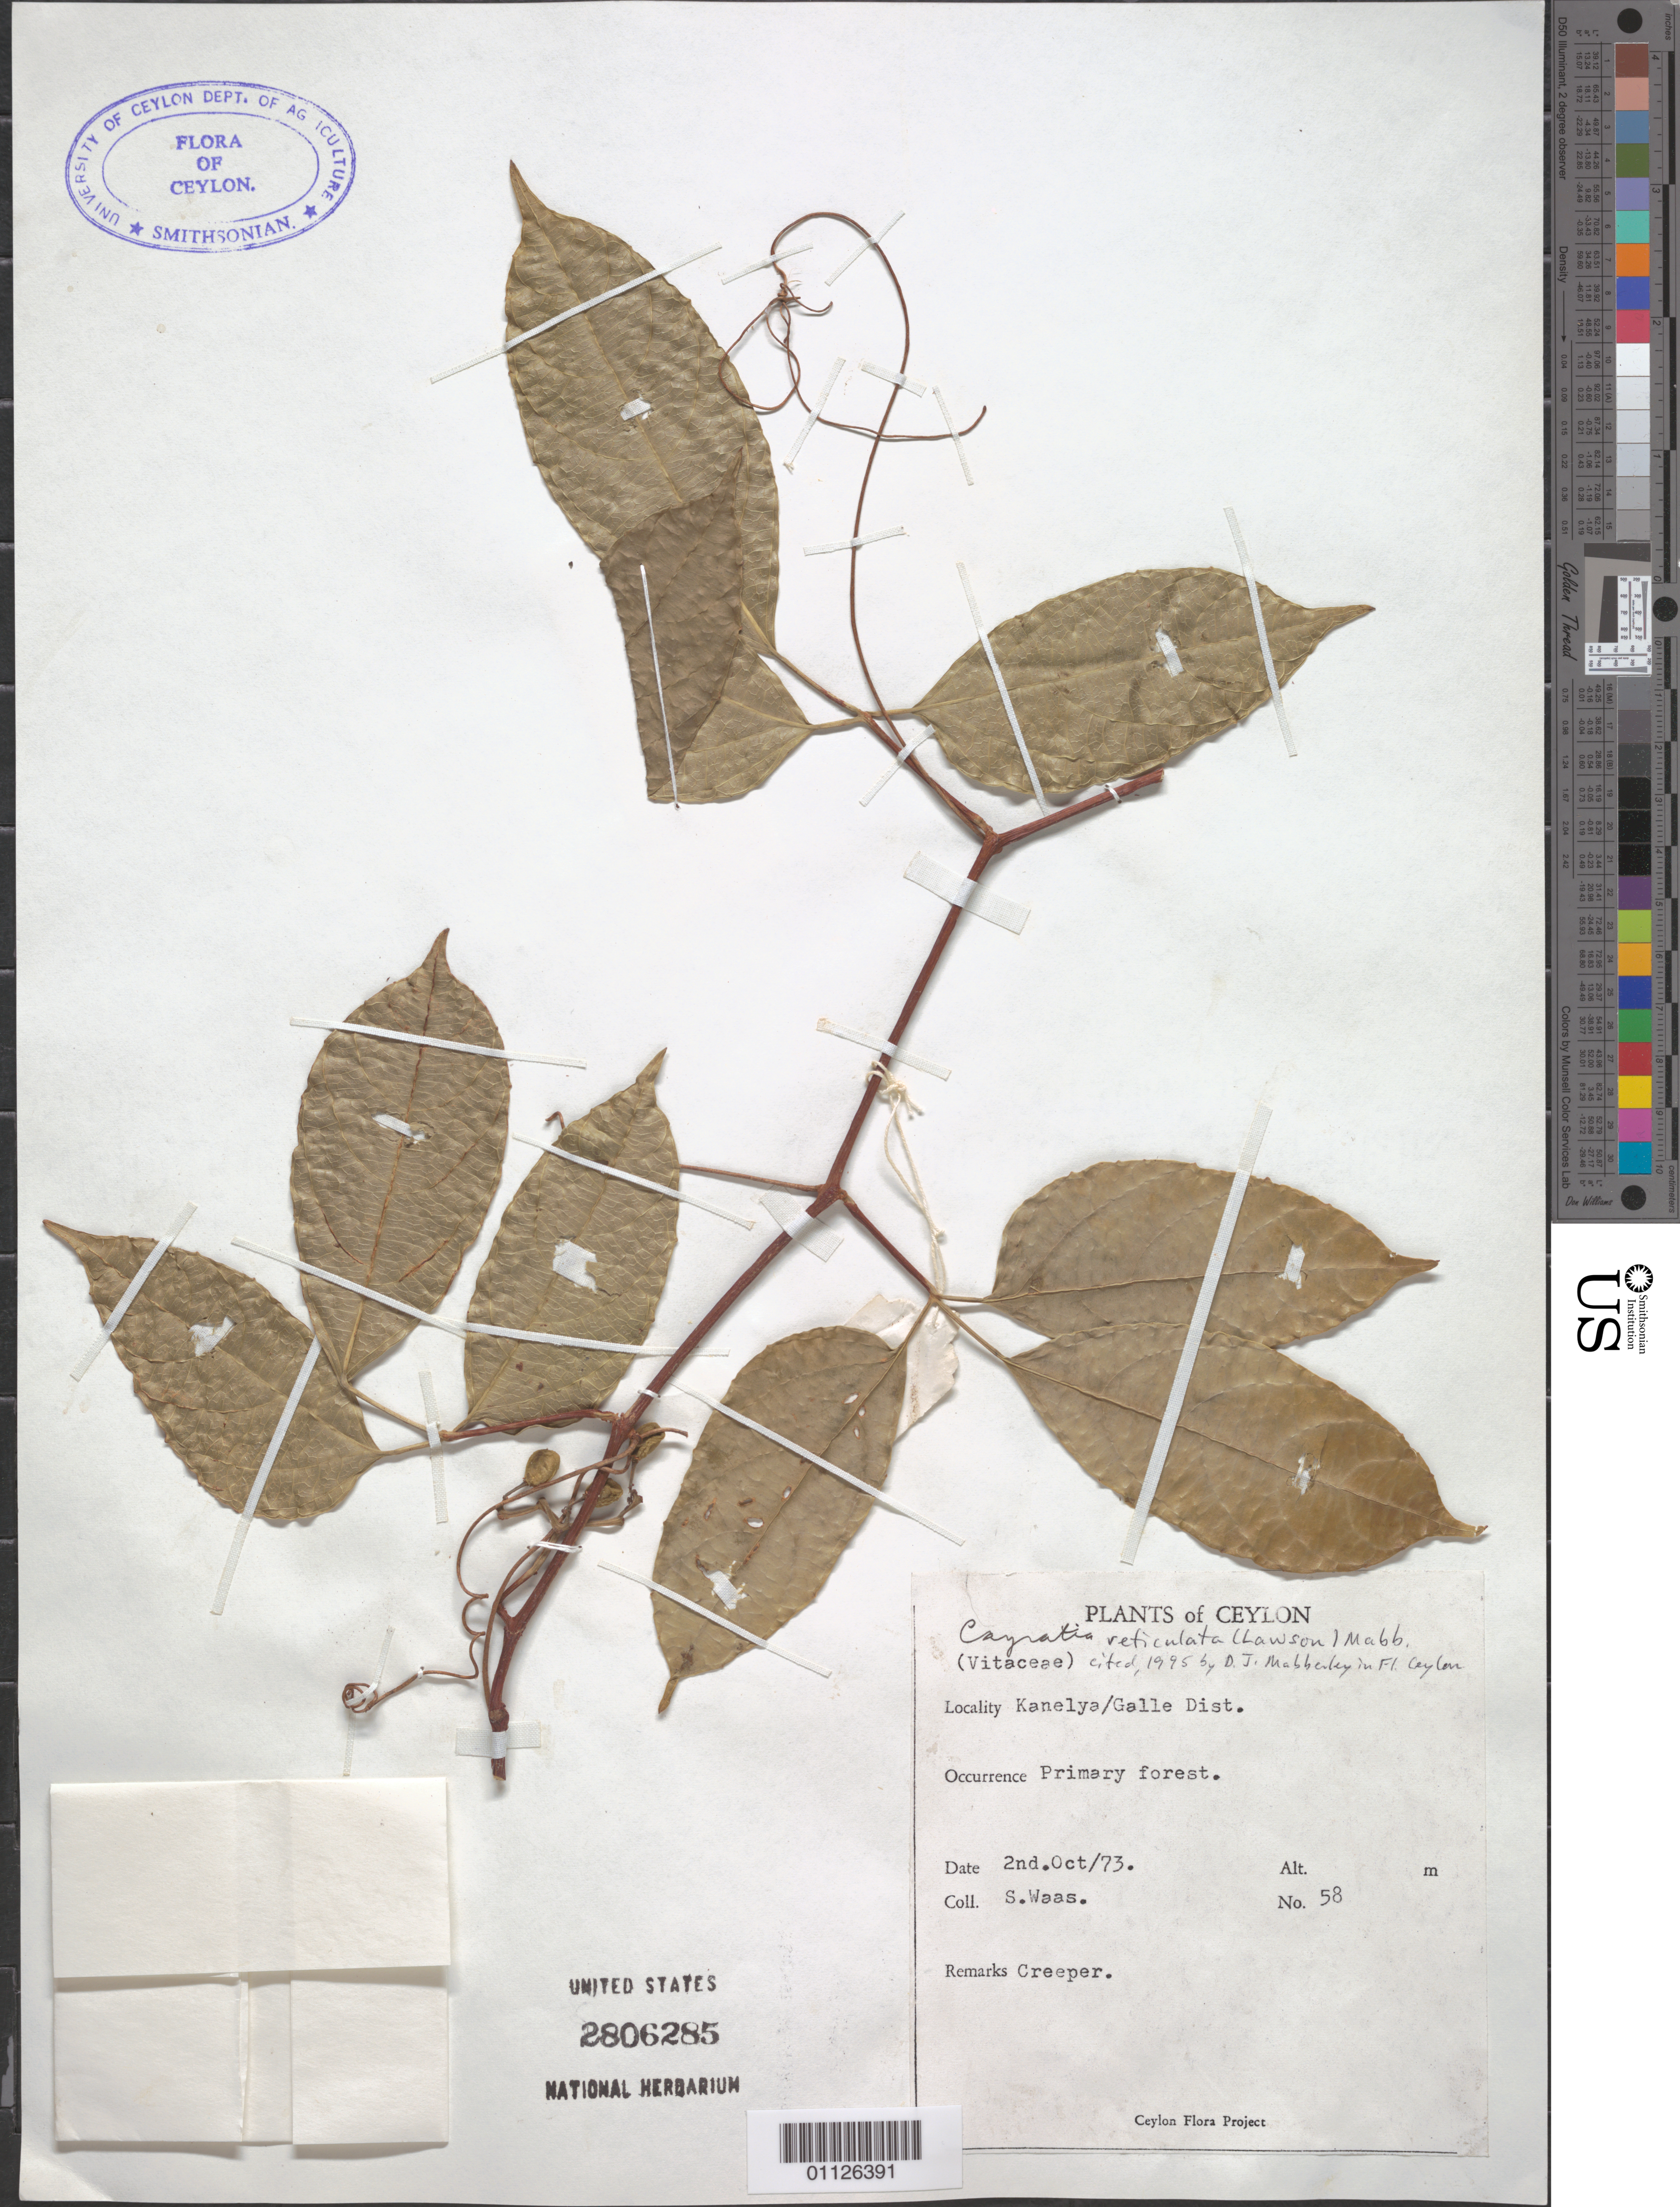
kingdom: Plantae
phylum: Tracheophyta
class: Magnoliopsida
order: Vitales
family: Vitaceae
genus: Cayratia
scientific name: Cayratia reticulata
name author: (M.A. Lawson) Mabb.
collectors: S. Waas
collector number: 58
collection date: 1973-10-02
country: Sri Lanka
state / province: Southern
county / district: Galle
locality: Kanelya.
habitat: Primary forest. Creeper.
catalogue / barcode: US 2806285